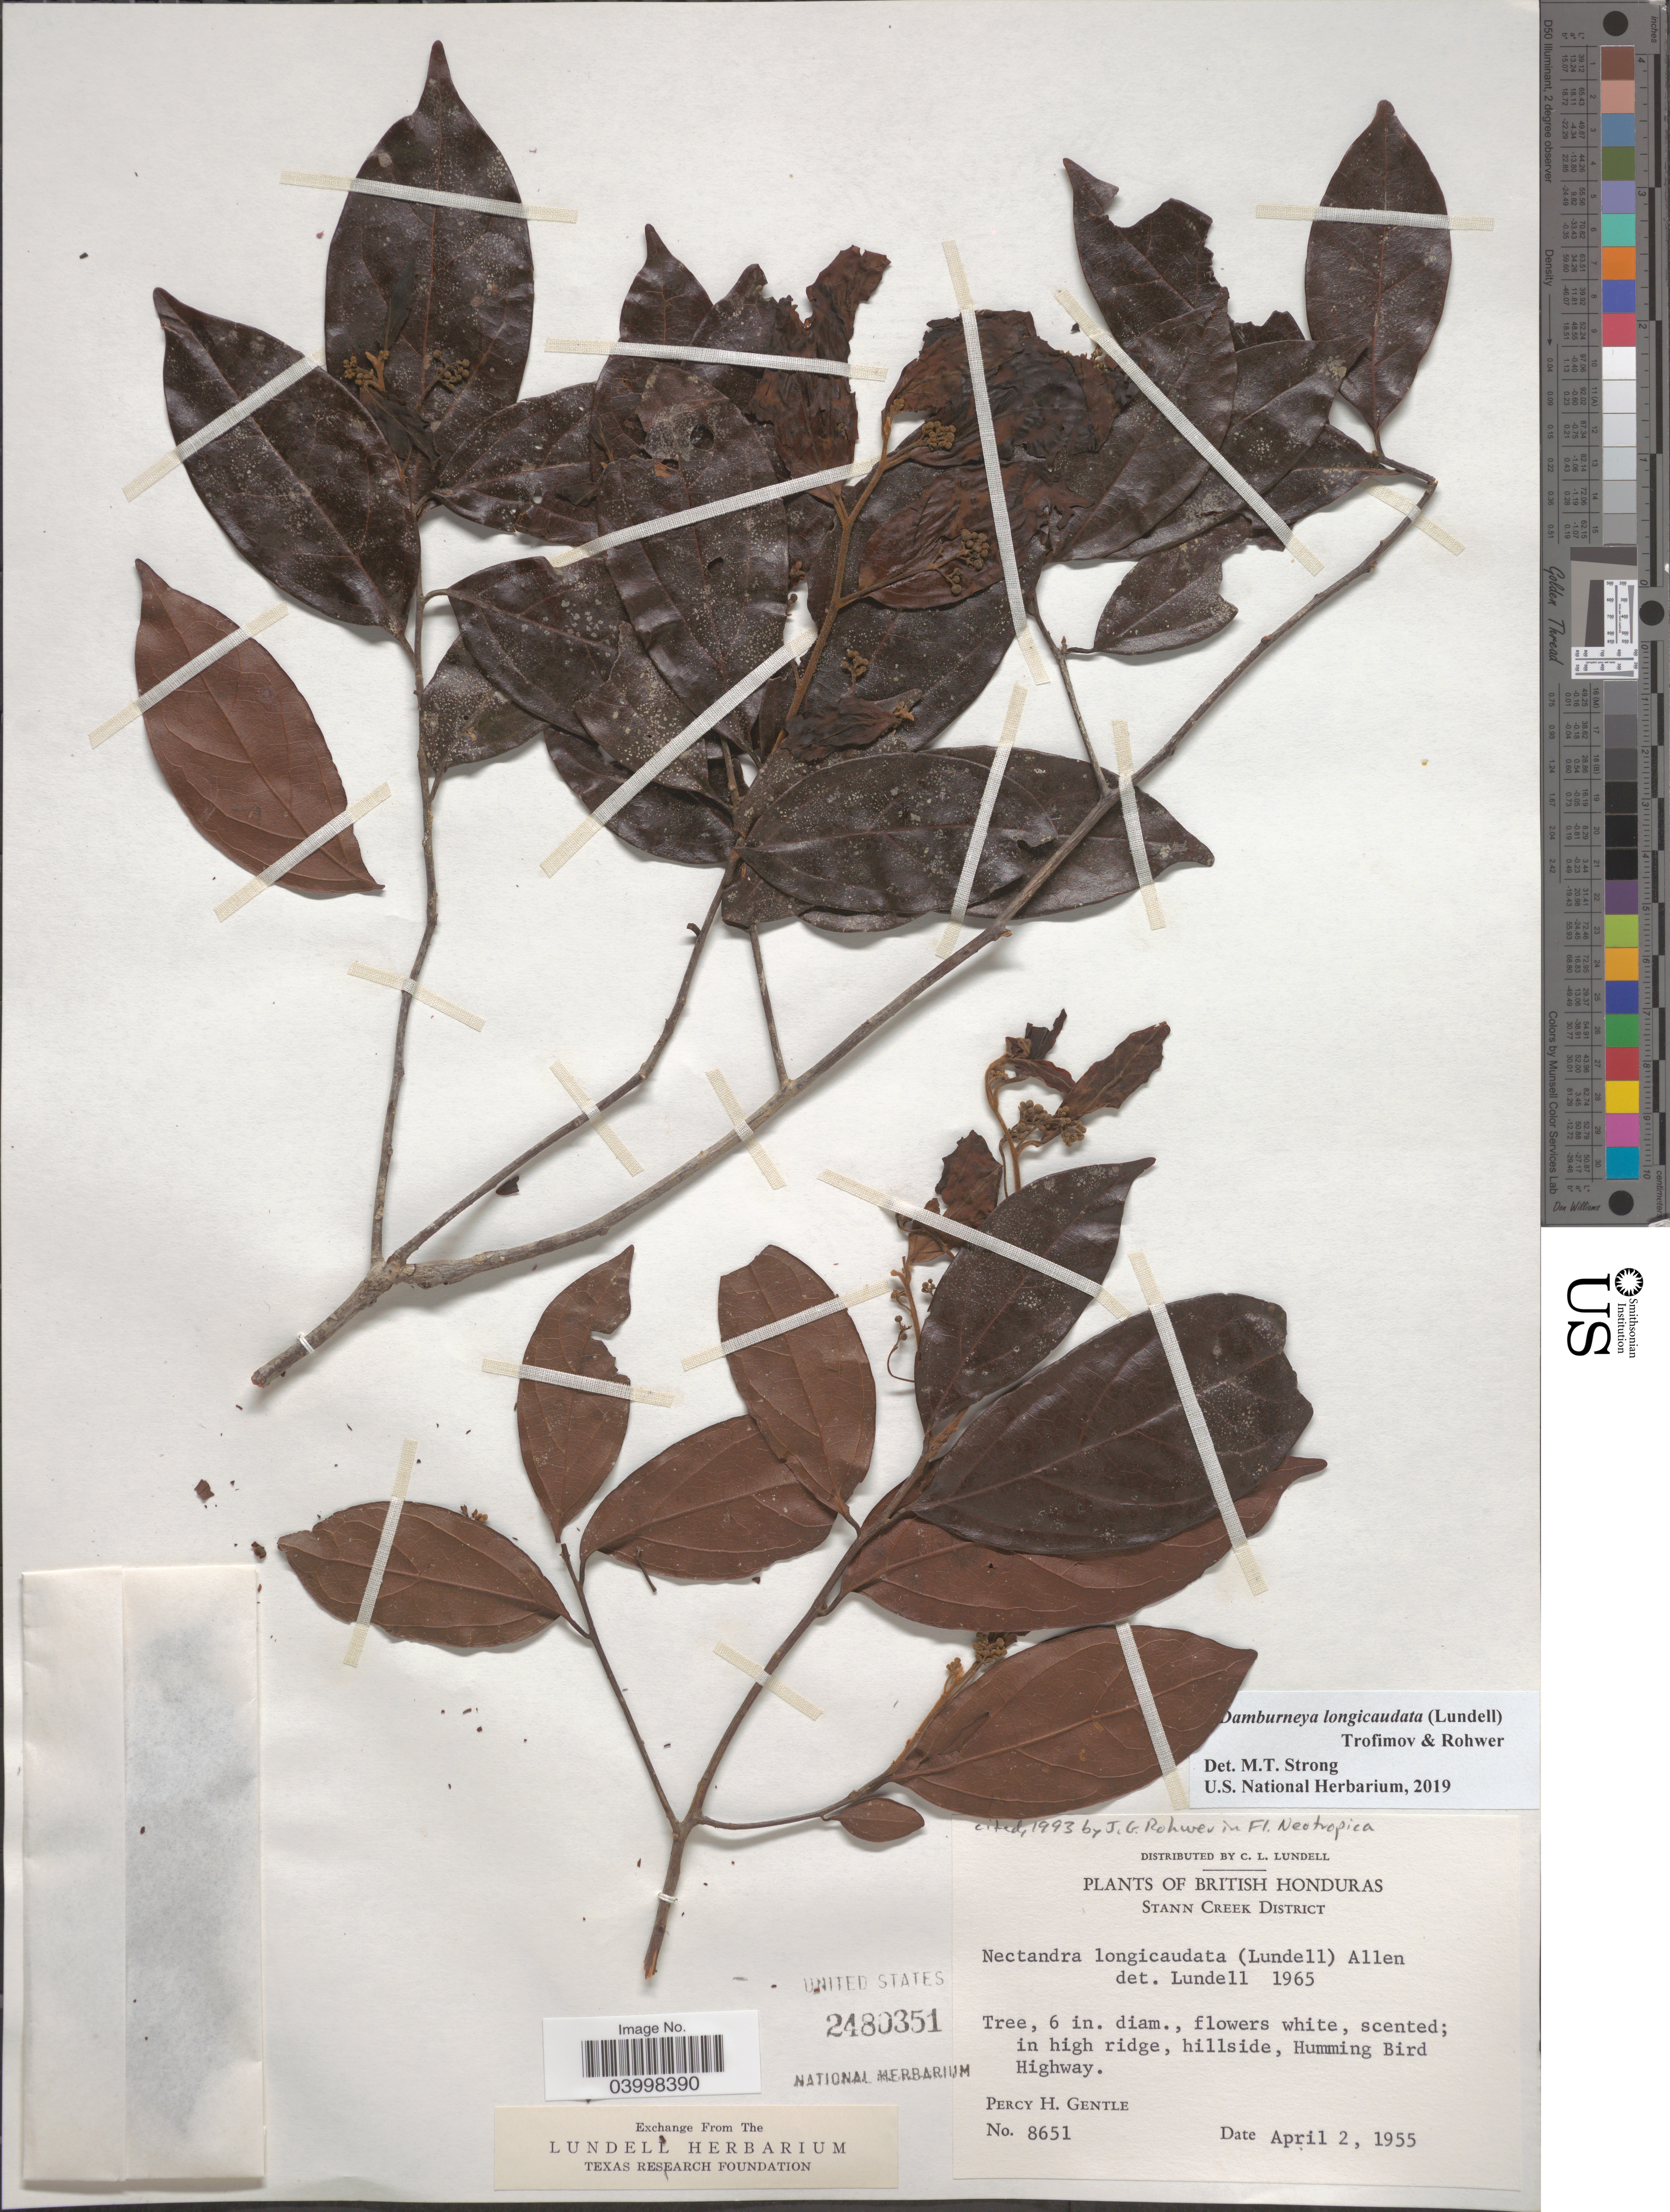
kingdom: Plantae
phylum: Tracheophyta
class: Magnoliopsida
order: Laurales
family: Lauraceae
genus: Damburneya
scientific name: Damburneya longicaudata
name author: (Lundell) Trofimov & Rohwer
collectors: P. H. Gentle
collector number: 8651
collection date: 1955-04-02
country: Belize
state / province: Stann Creek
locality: British Honduras. Stann Creek District. Humming Bird Highway.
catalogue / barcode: US 2480351